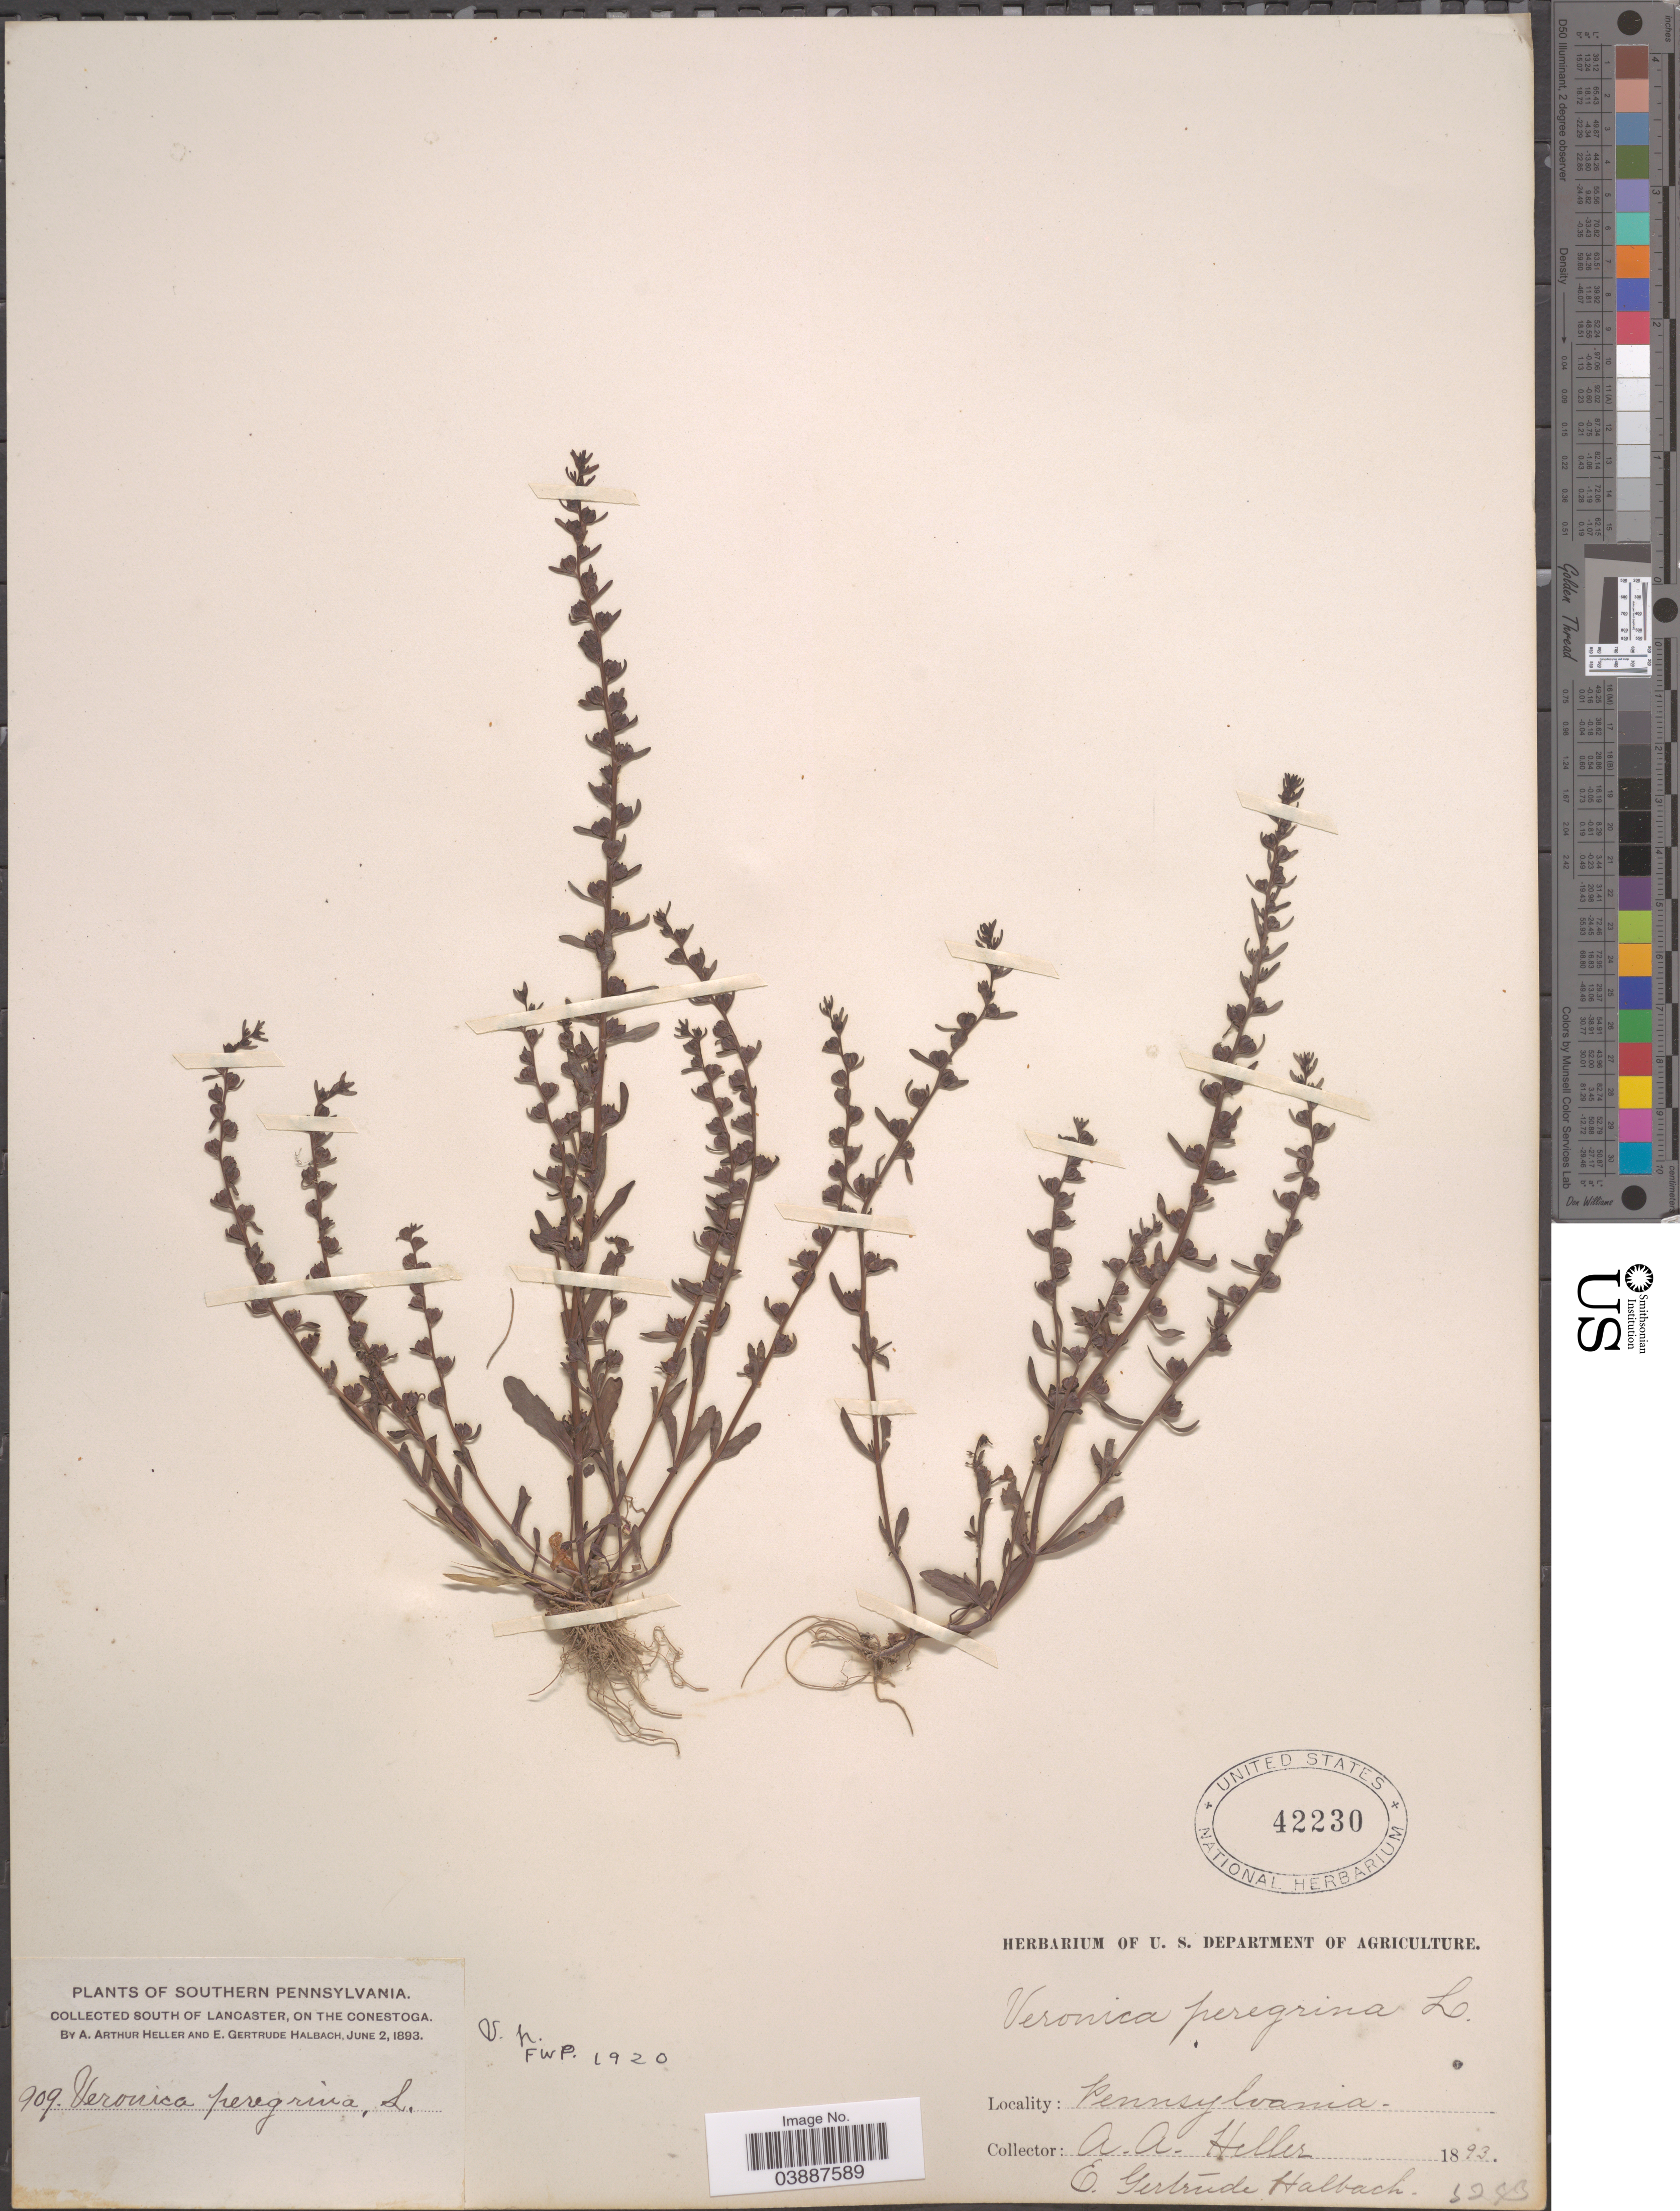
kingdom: Plantae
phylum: Tracheophyta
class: Magnoliopsida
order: Lamiales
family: Plantaginaceae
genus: Veronica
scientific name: Veronica peregrina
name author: L.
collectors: A. A. Heller & E. G. Heller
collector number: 909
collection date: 1893-06-02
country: United States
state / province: Pennsylvania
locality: Southern Pennsylvania. South of Lancaster, on the Conestoga.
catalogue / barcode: US 42230